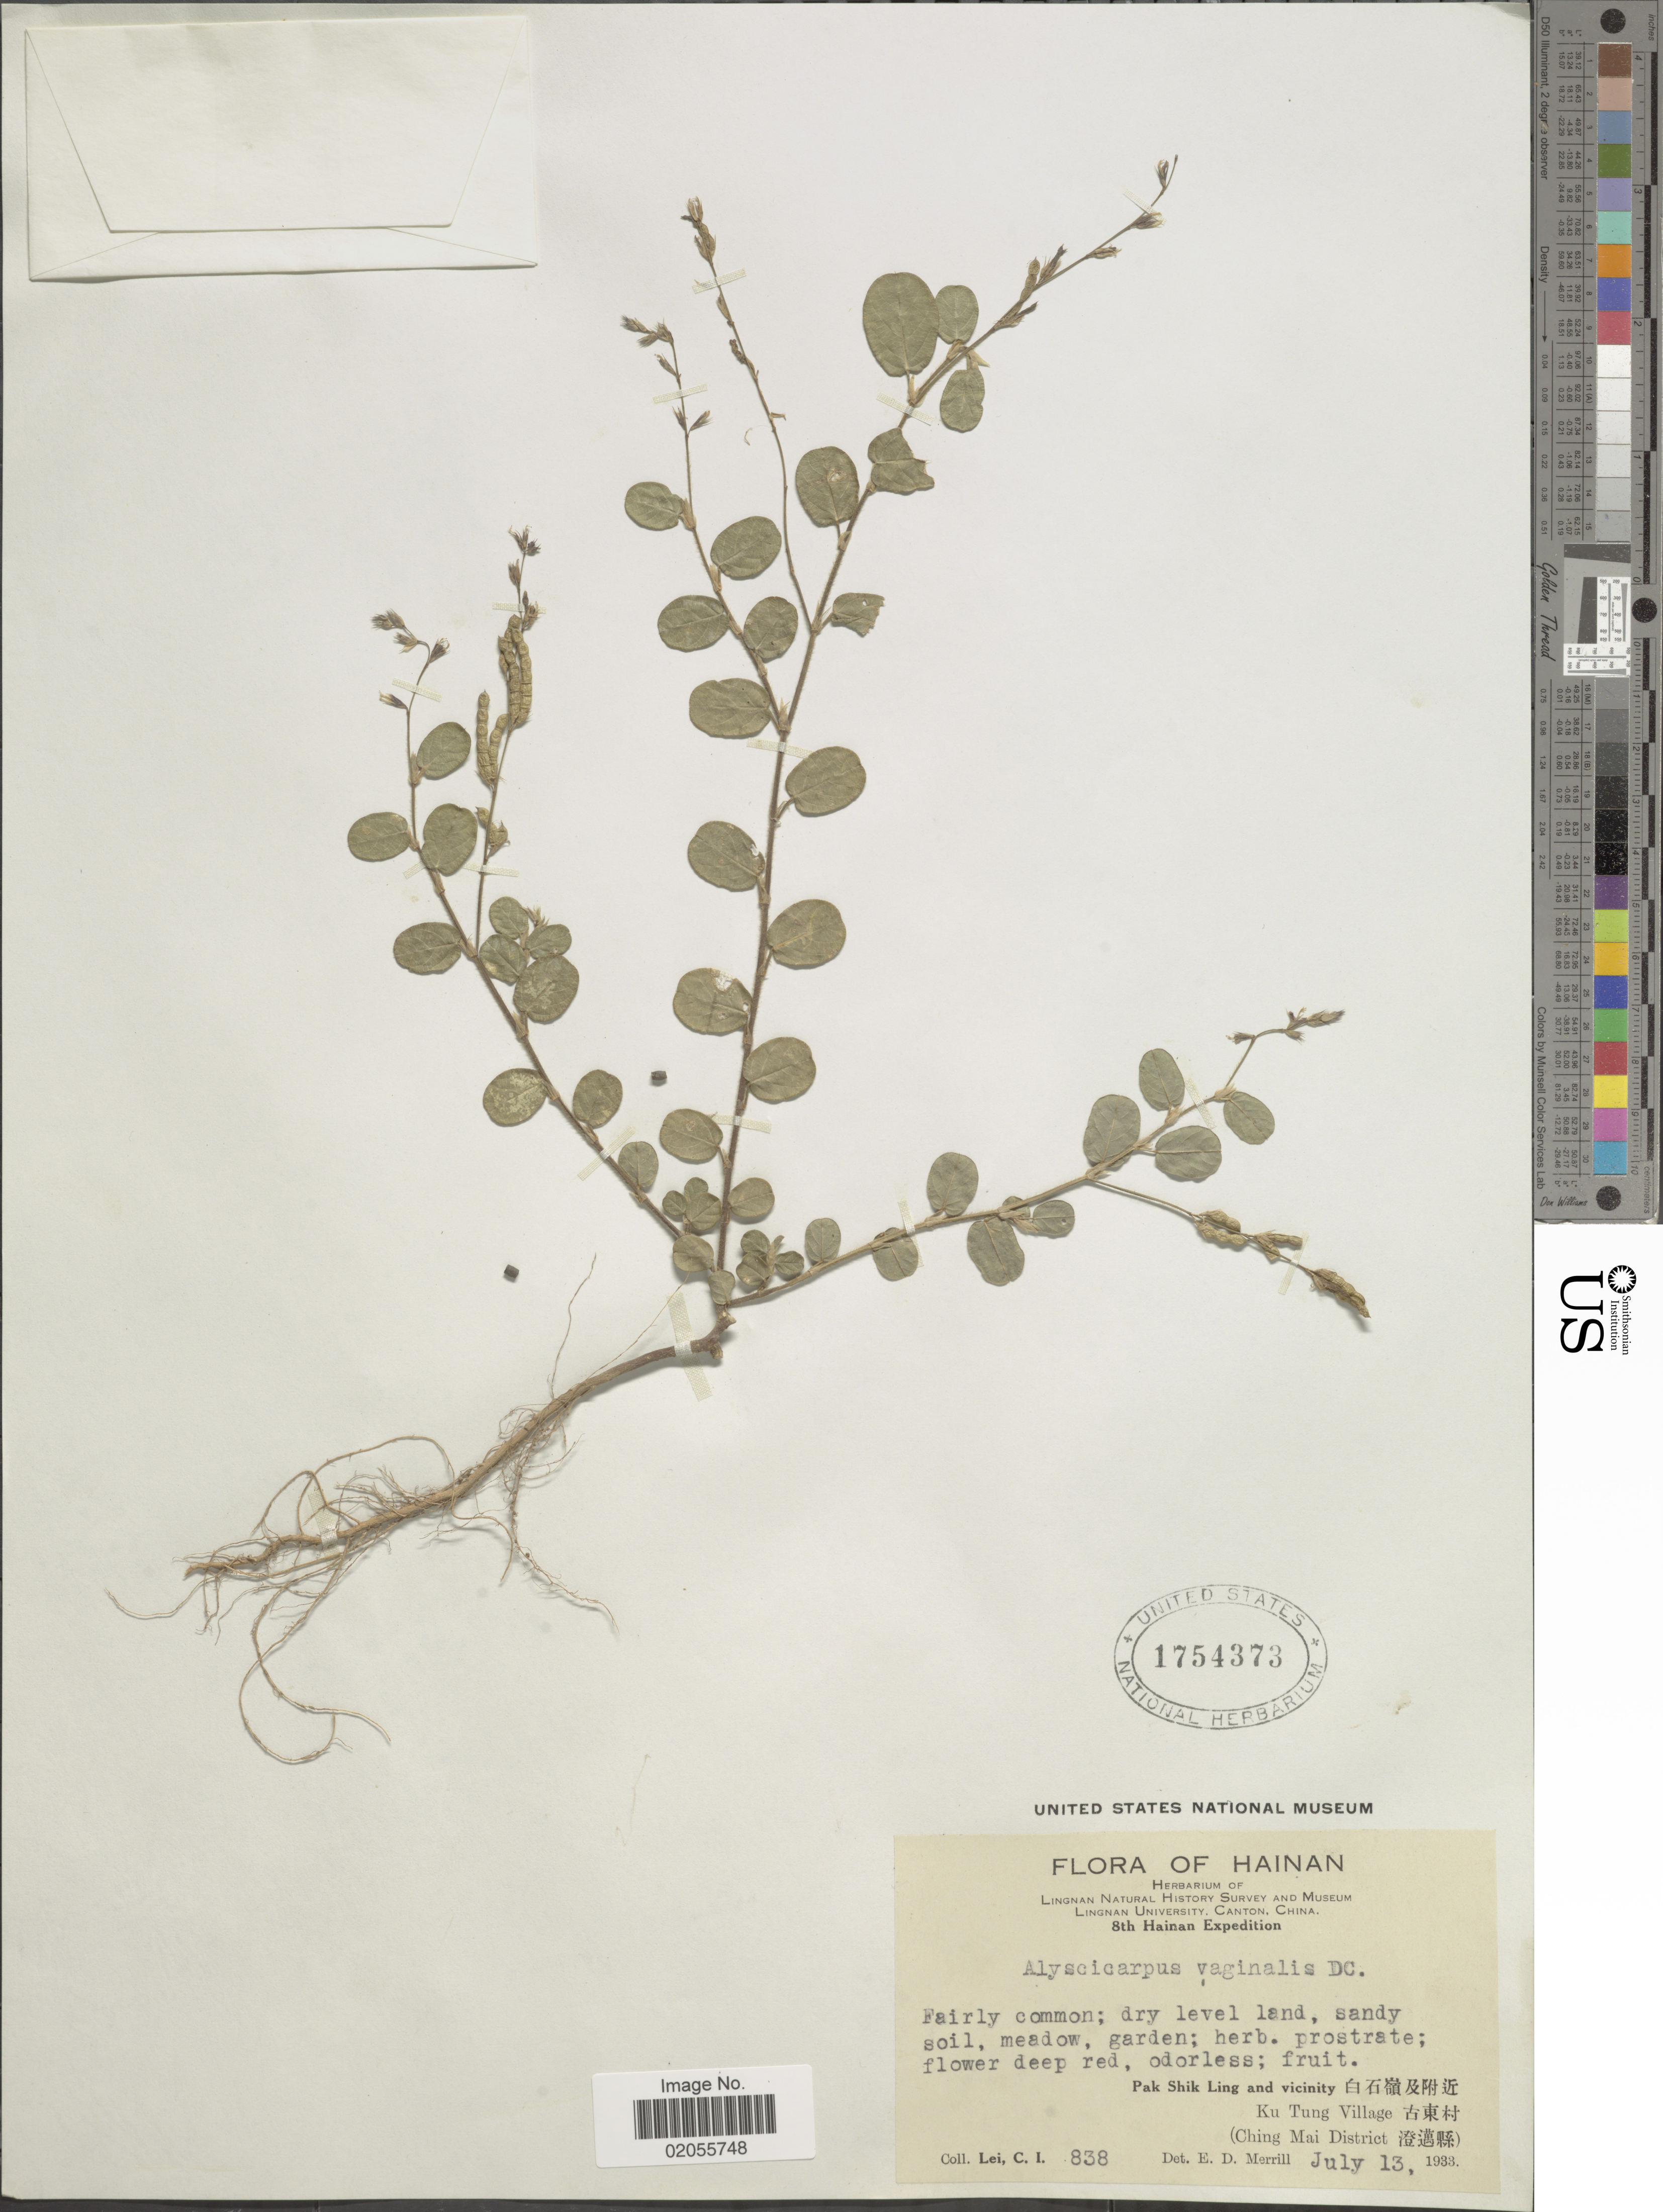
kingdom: Plantae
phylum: Tracheophyta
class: Magnoliopsida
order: Fabales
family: Fabaceae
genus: Alysicarpus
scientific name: Alysicarpus vaginalis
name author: (L.) DC.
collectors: C. I. Lei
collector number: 838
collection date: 1933-07-13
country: China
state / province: Hainan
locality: Pak Shik and vicinity. Ku Tung Village (Ching Mai District)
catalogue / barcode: US 1854373